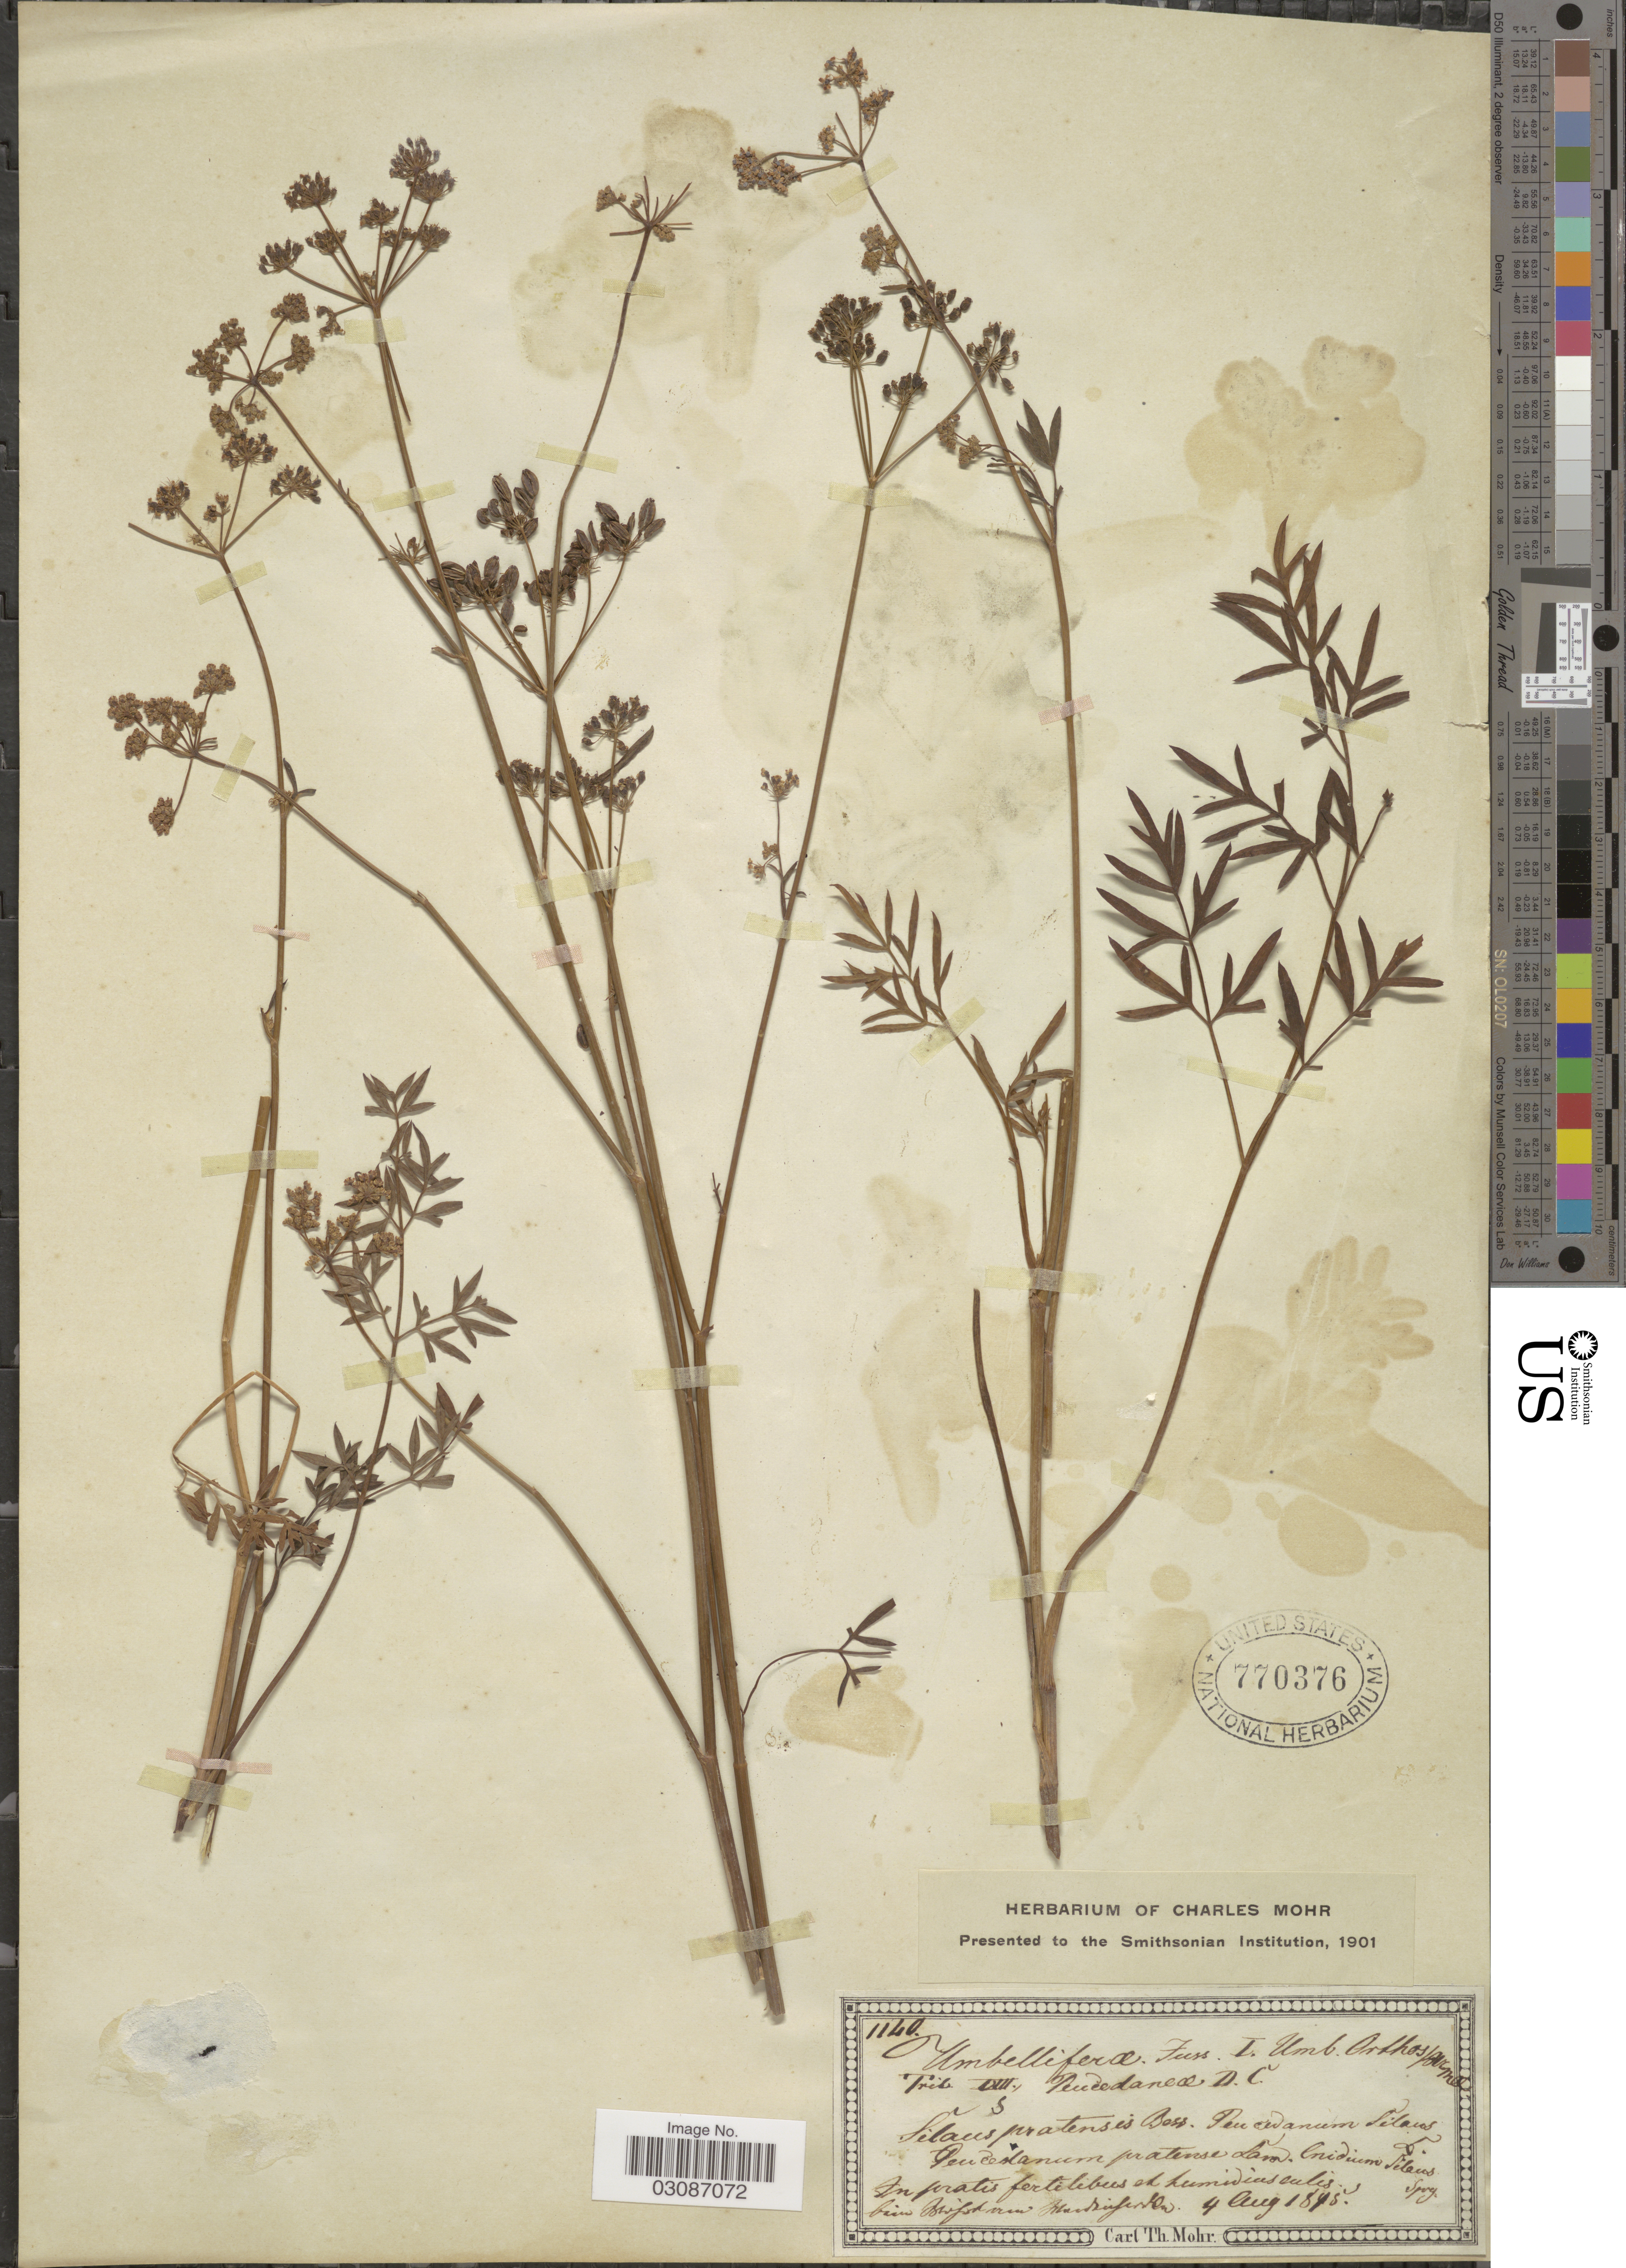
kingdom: Plantae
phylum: Tracheophyta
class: Magnoliopsida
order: Apiales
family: Apiaceae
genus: Seseli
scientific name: Seseli pratense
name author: Crantz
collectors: C. T. Mohr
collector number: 1140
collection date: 1845-08-04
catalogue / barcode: US 770376